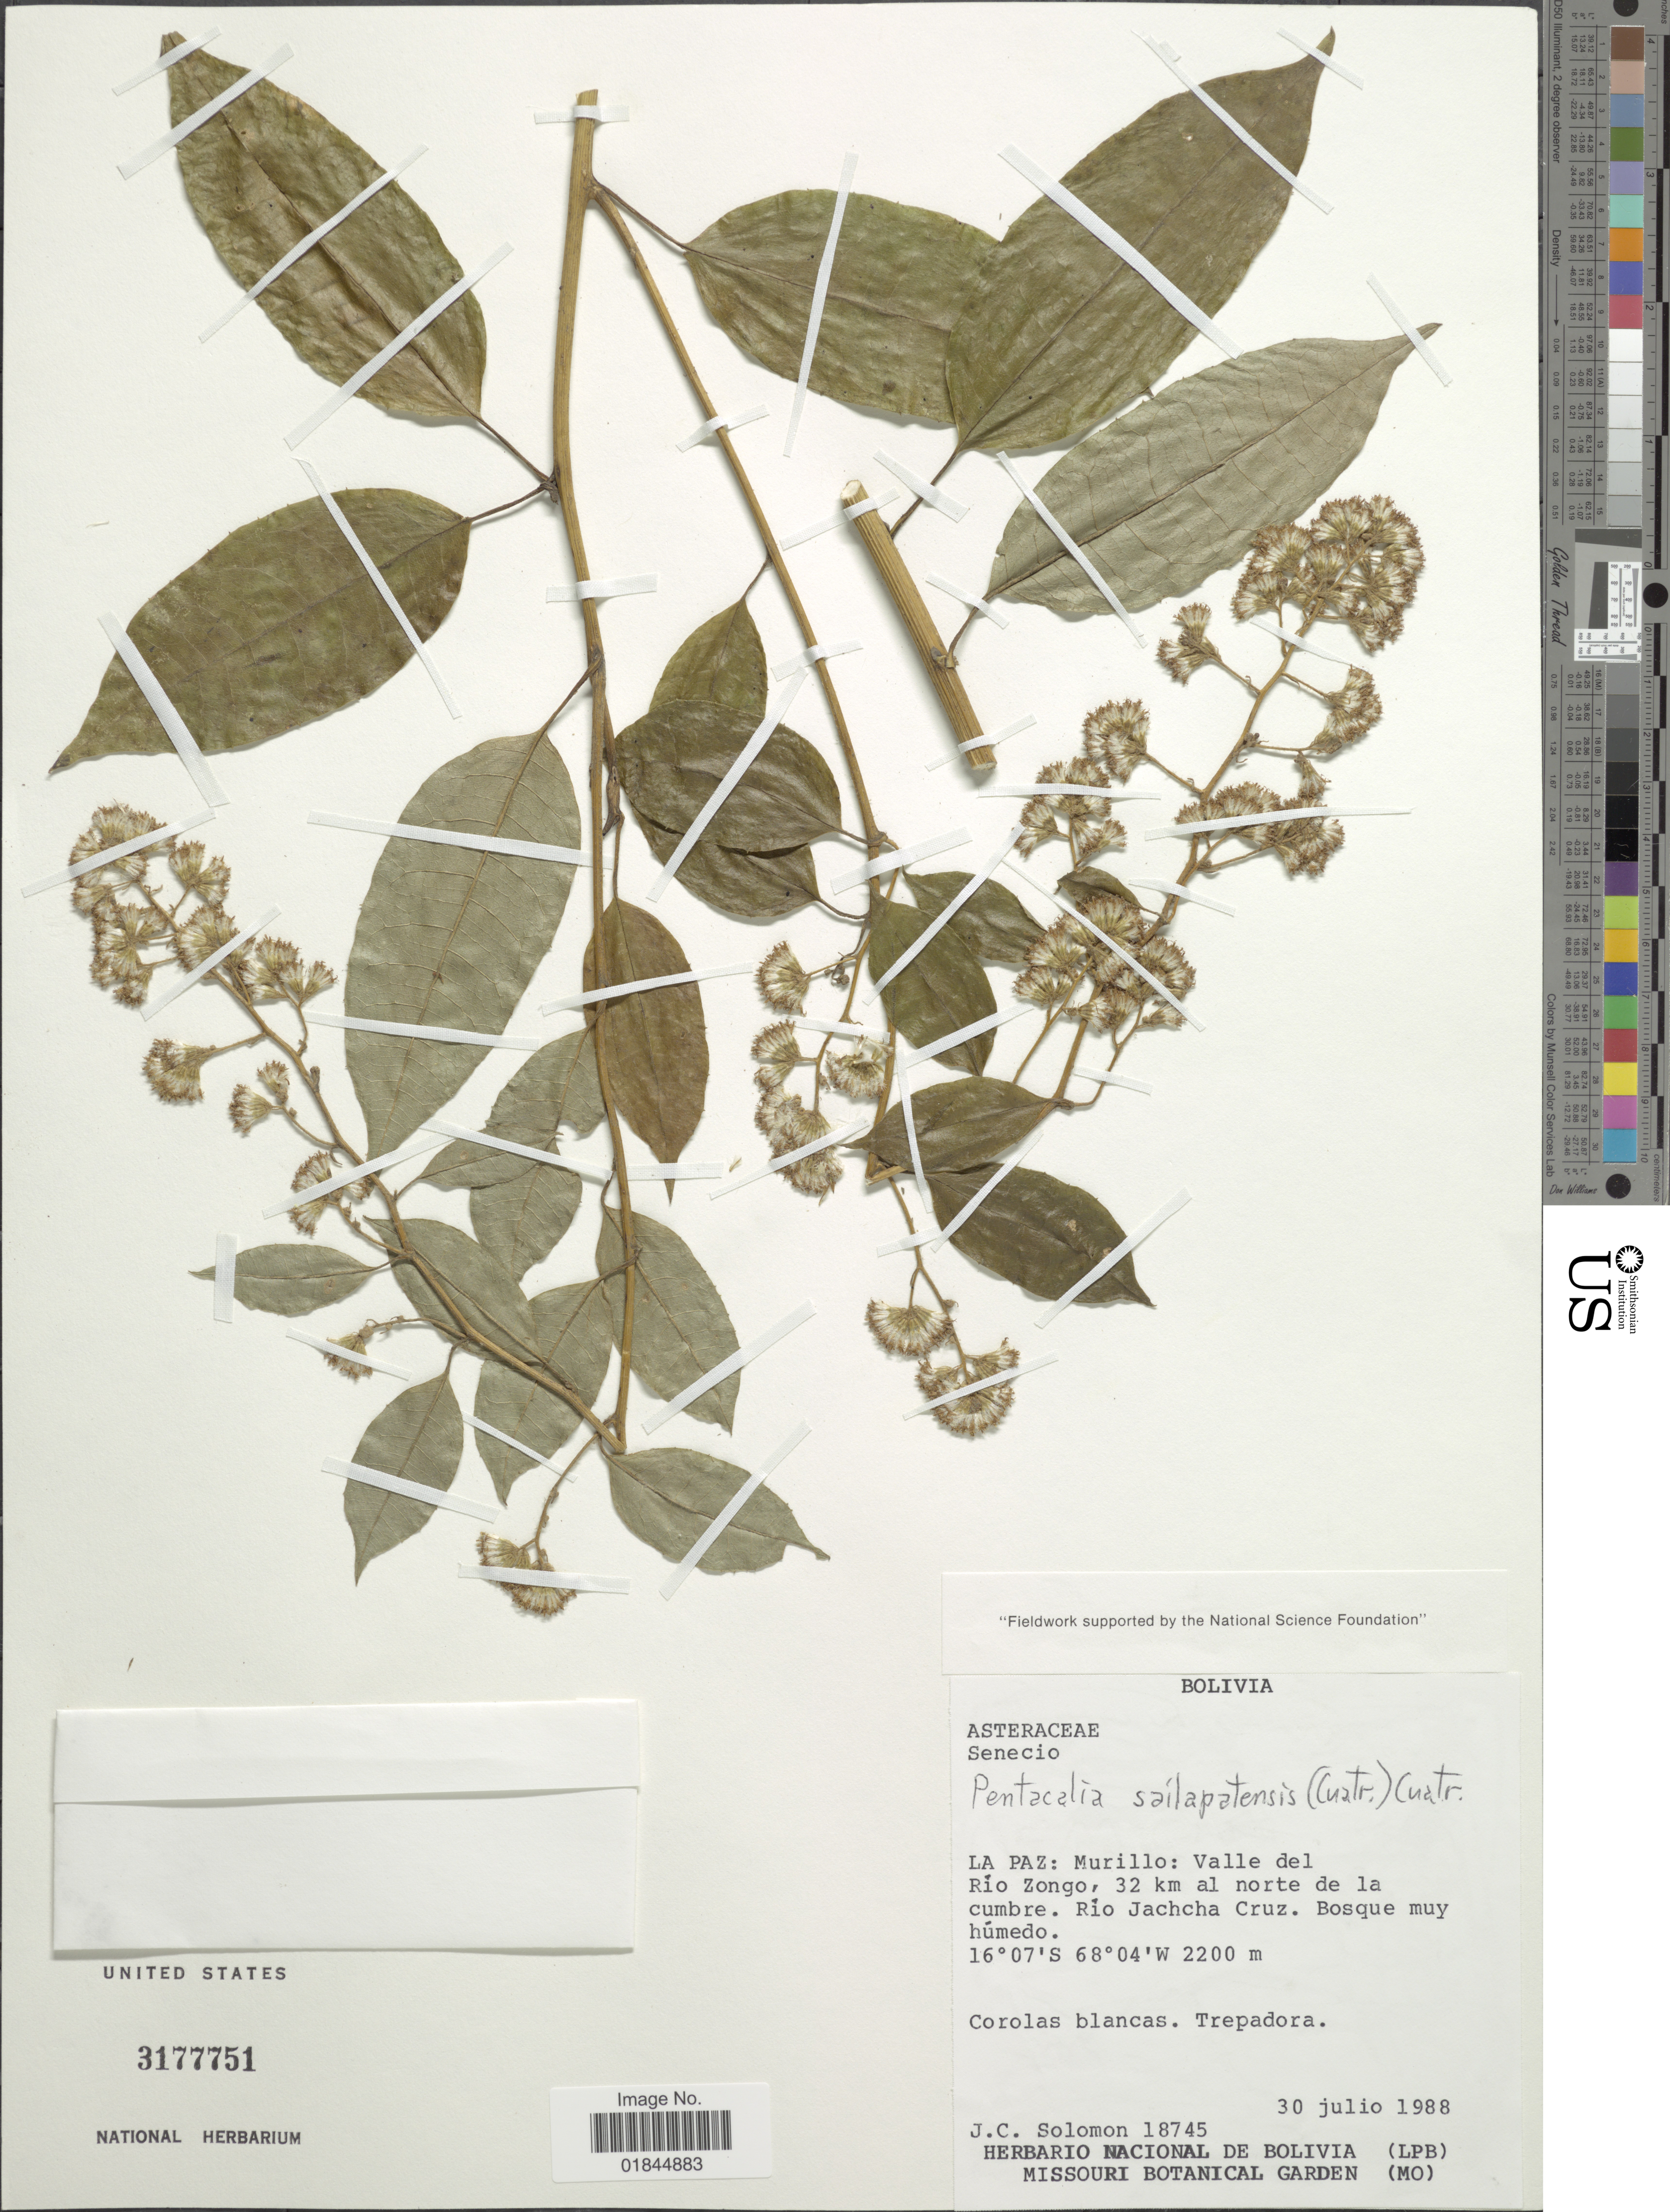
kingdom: Plantae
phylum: Tracheophyta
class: Magnoliopsida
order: Asterales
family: Asteraceae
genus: Pentacalia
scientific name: Pentacalia sailapatensis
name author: (Cuatrec.) Cuatrec.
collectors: J. C. Solomon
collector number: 18745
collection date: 1988-07-30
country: Bolivia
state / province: La Paz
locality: La Paz: Murillo: Valle del Rio Zongo, 32 km al norte de la cumbre. Rio Jachcha Cruz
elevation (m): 2200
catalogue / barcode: US 3177751